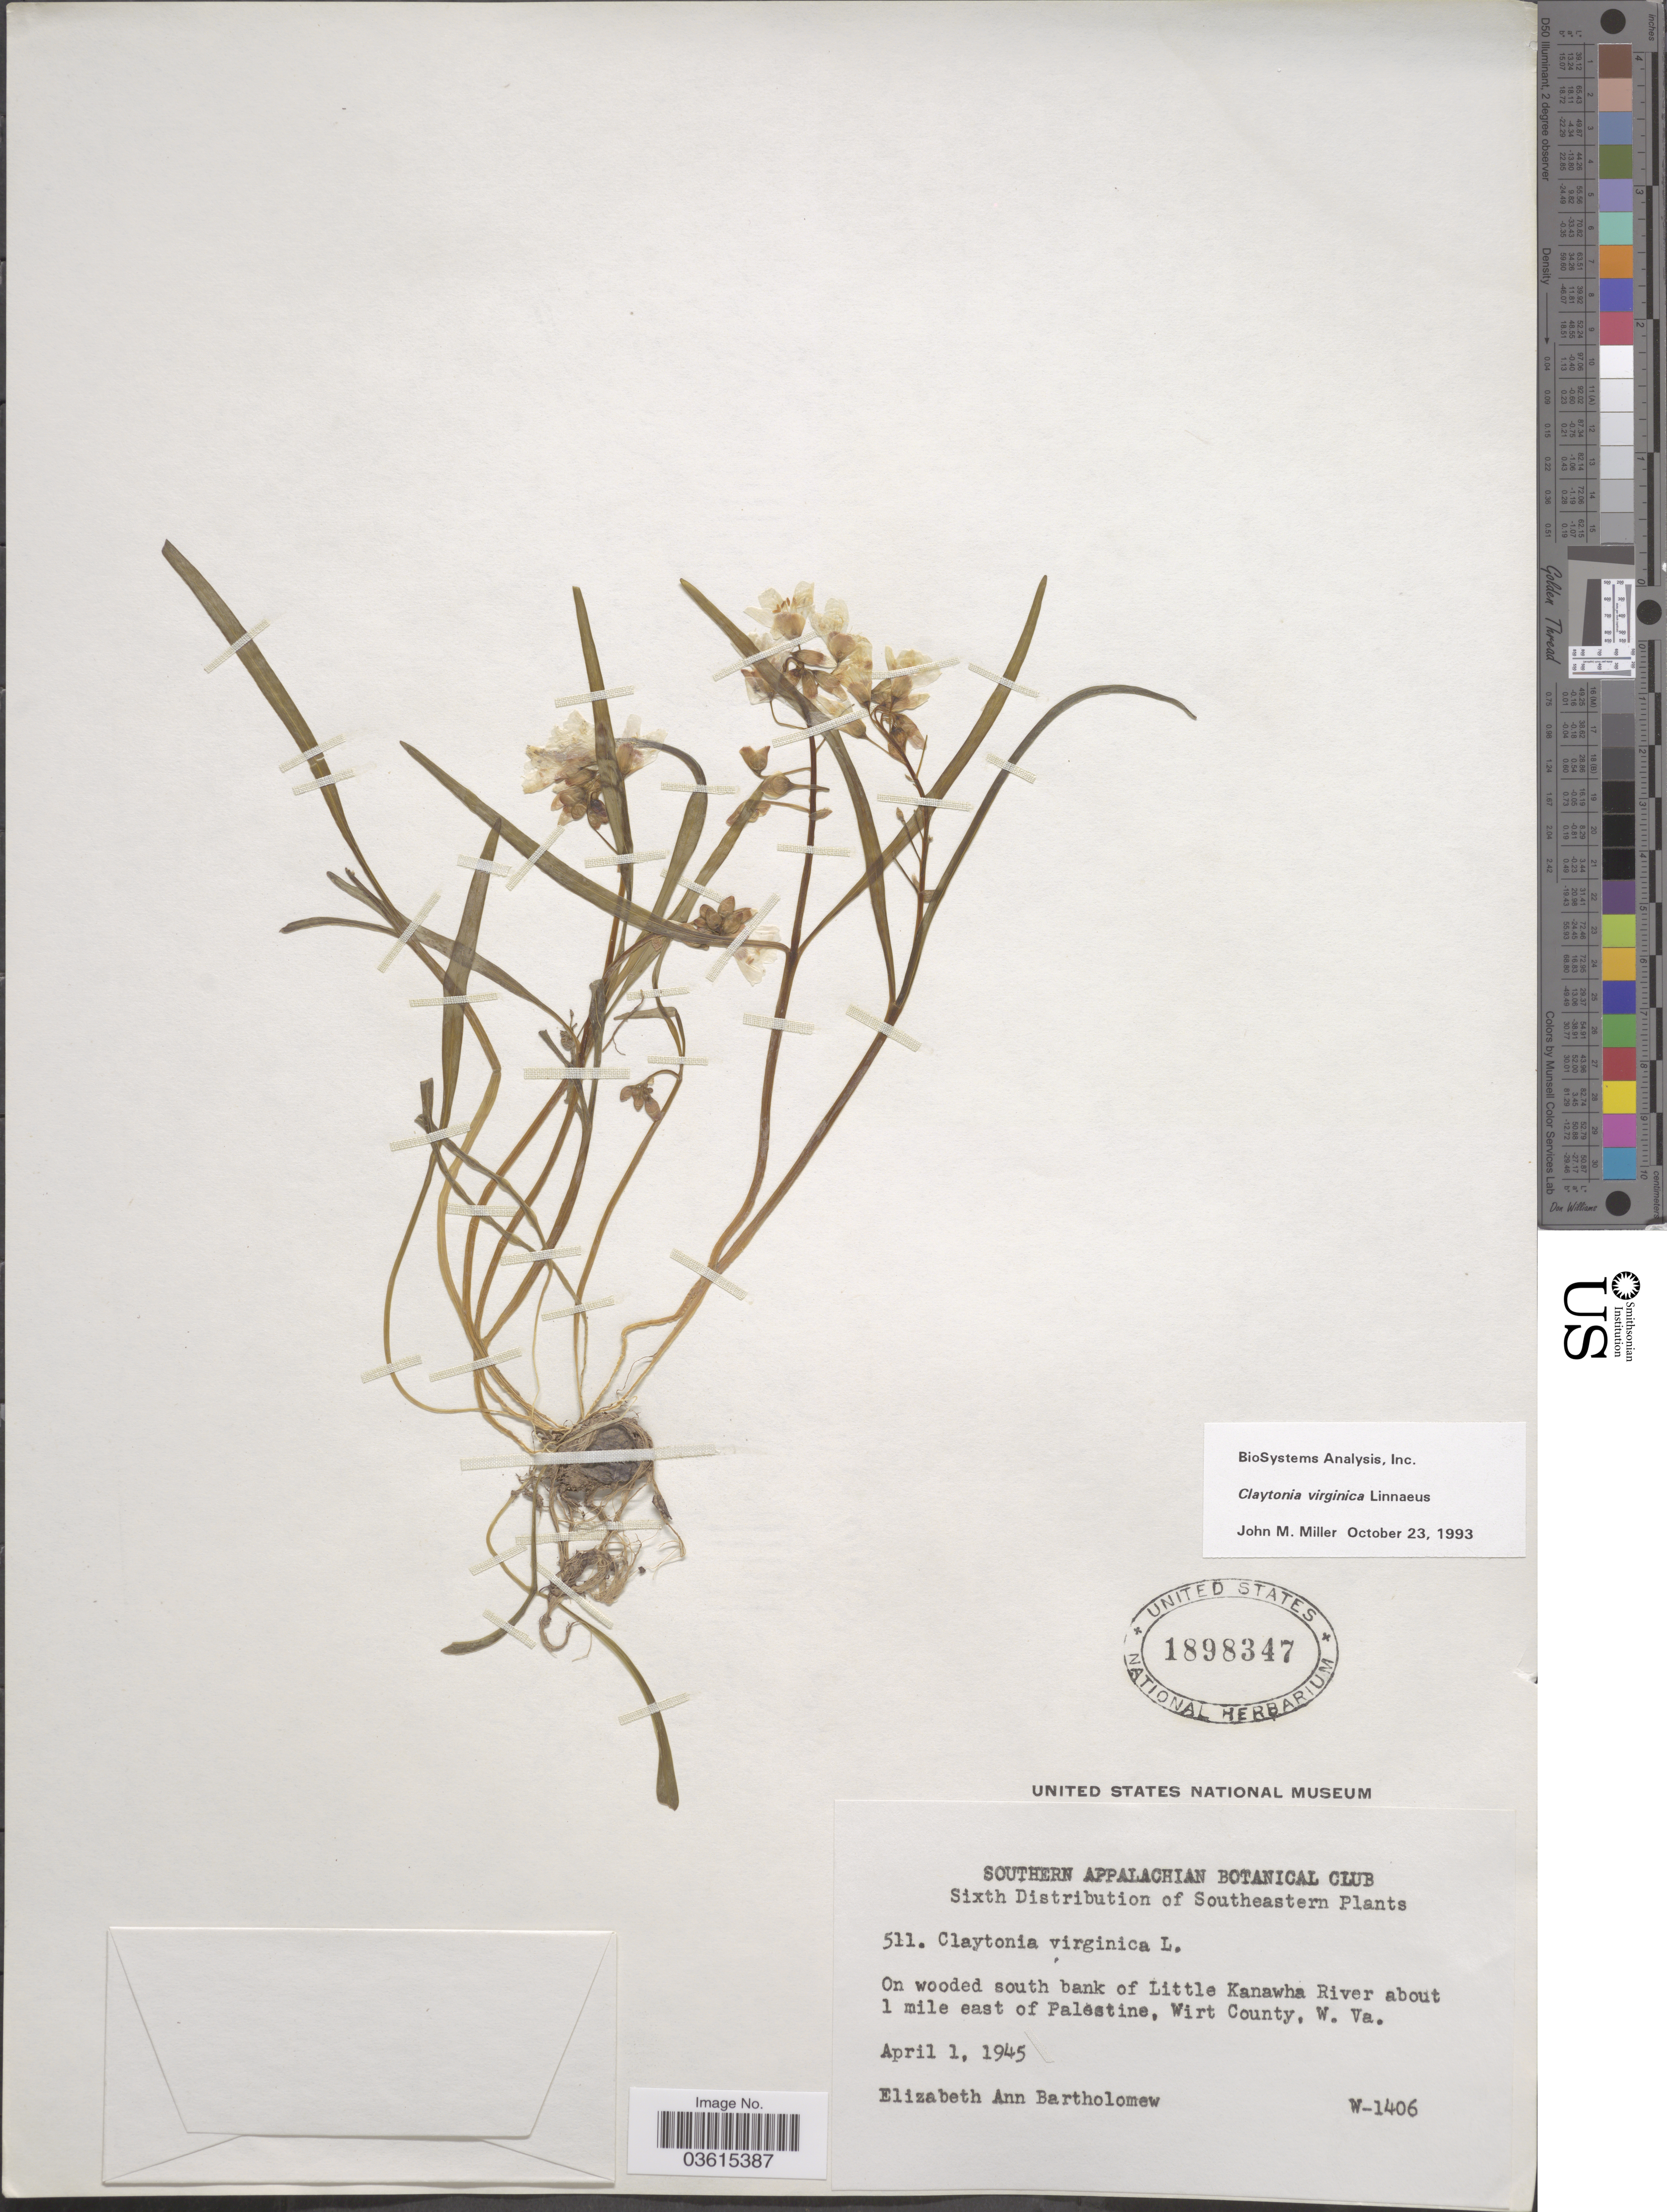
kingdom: Plantae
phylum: Tracheophyta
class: Magnoliopsida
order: Caryophyllales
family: Montiaceae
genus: Claytonia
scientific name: Claytonia virginica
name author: L.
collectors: E. Bartholomew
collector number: W-1406/511?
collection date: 1945-04-01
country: United States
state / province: West Virginia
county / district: Wirt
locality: Southeastern. On wooded south bank of Little Kanawha River about 1 mile east of Palestine, Wirt County.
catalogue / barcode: US 1898347